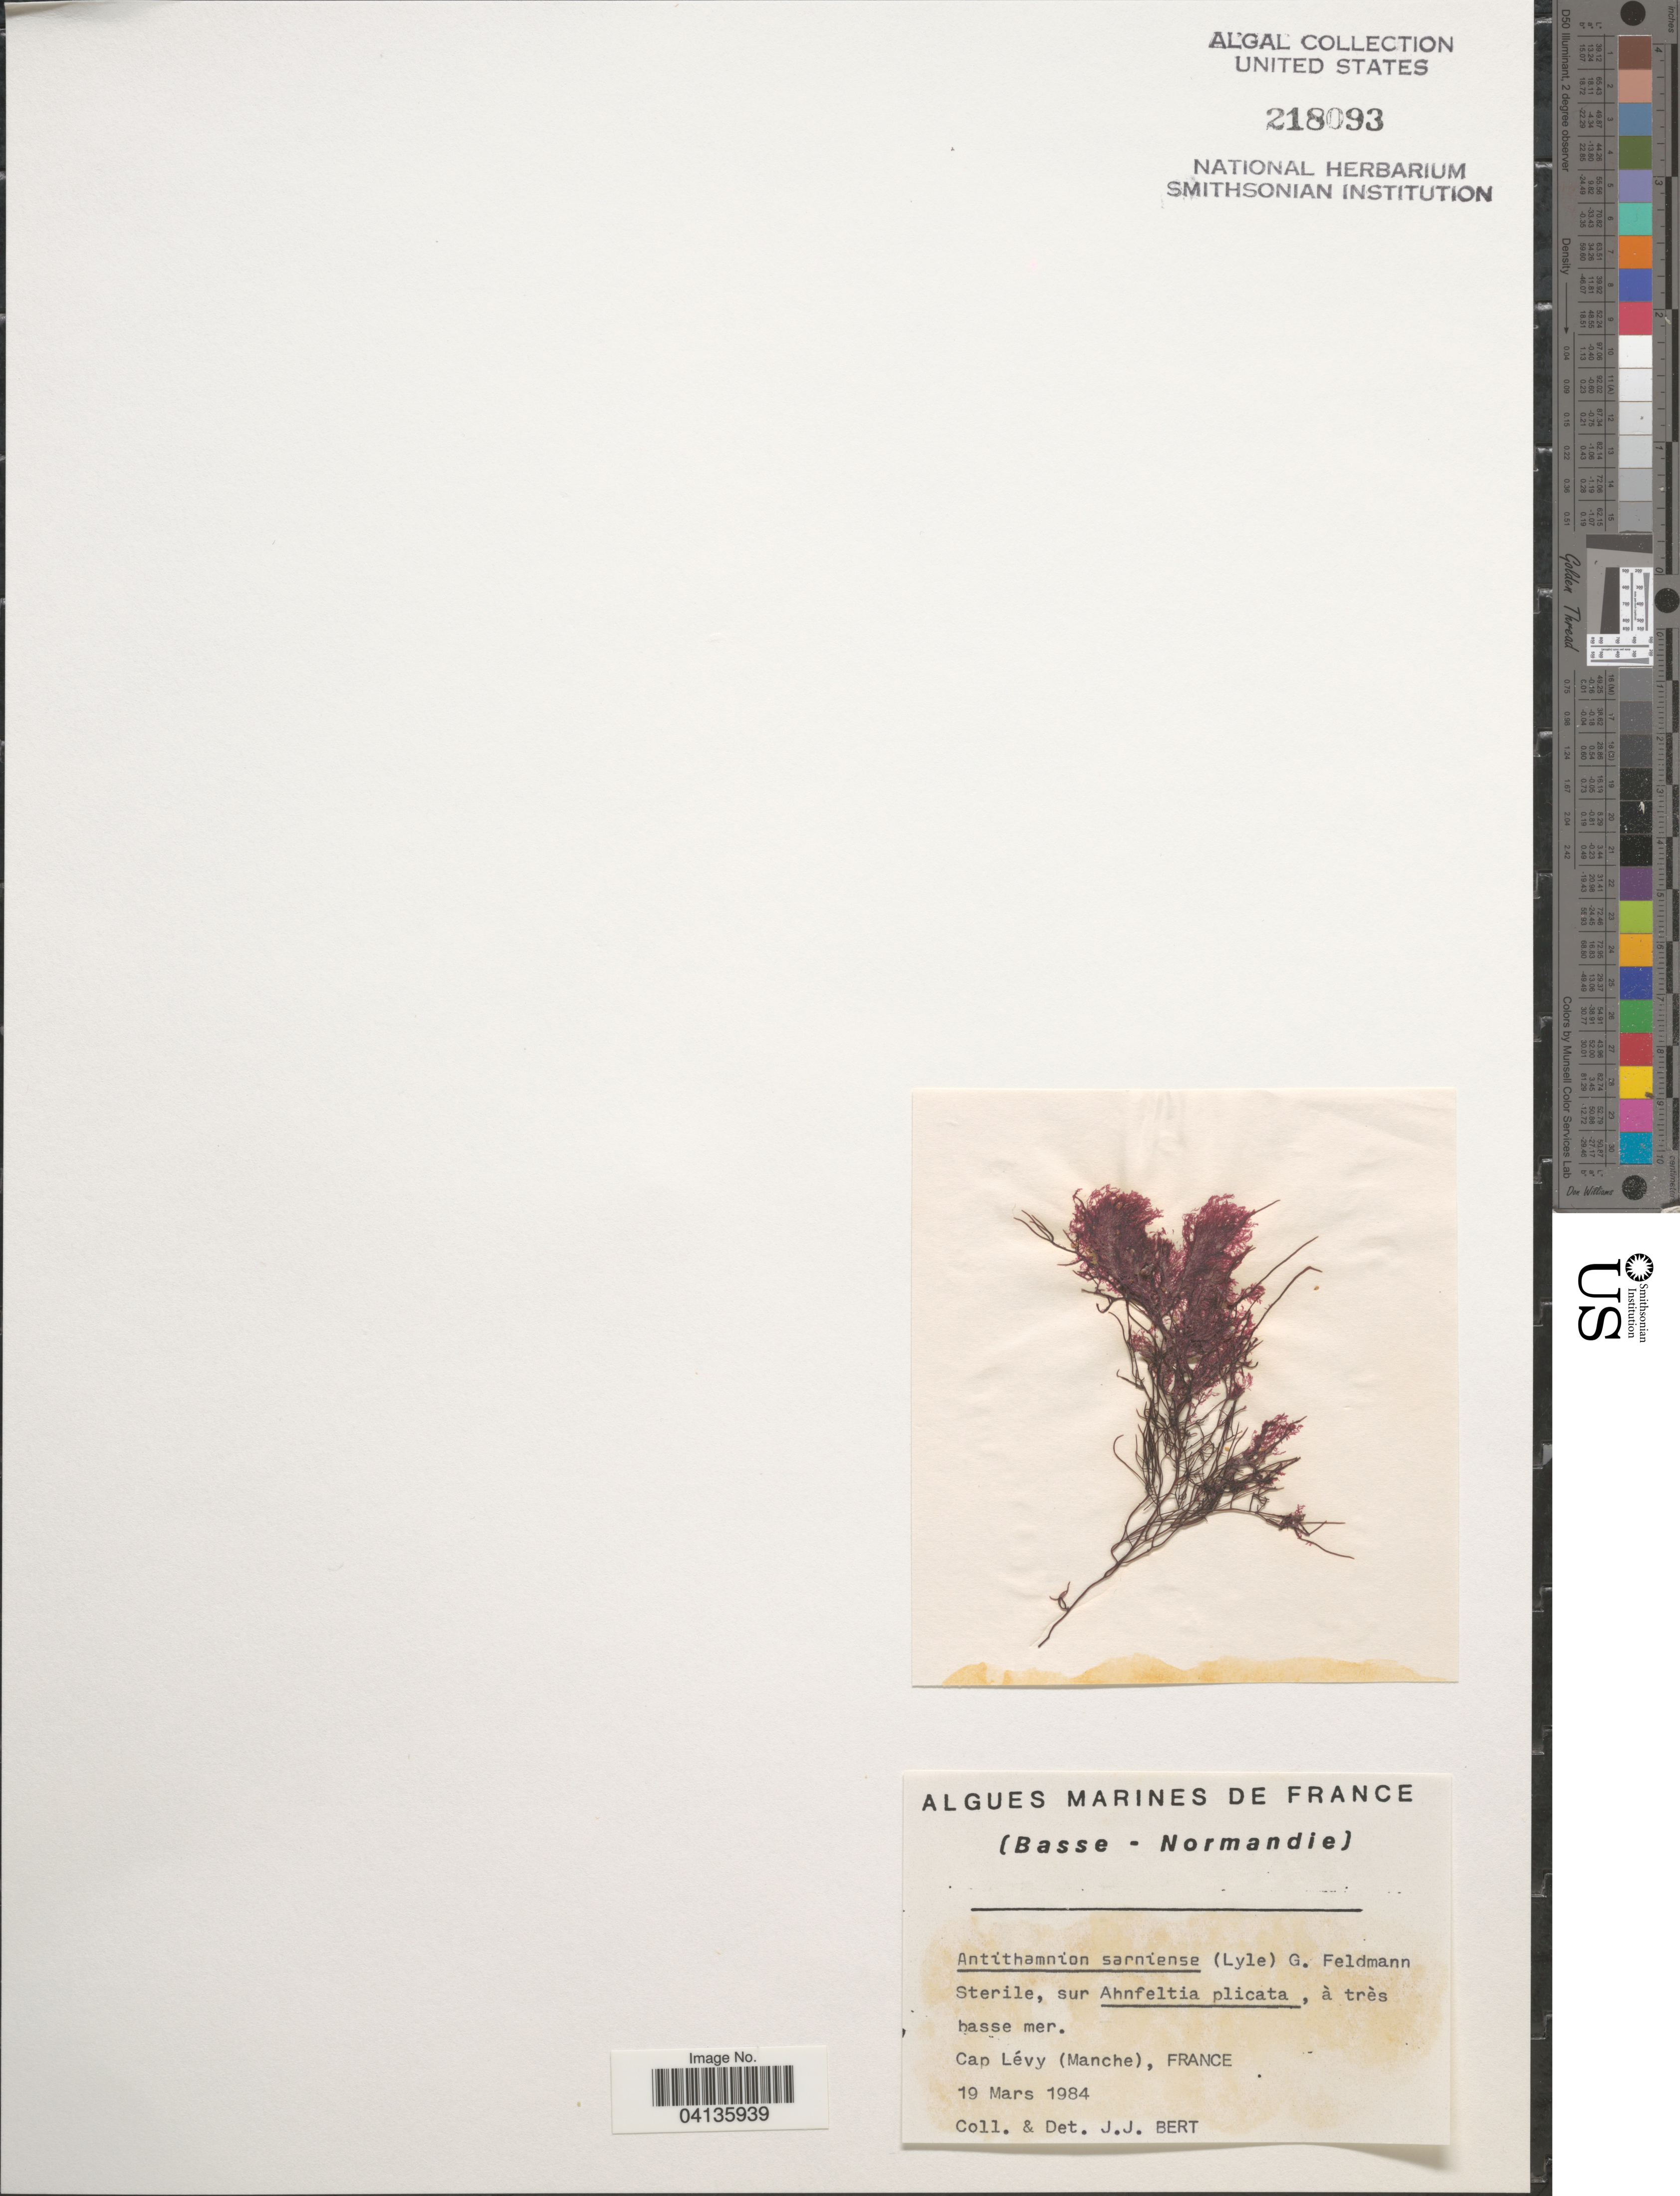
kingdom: Plantae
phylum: Rhodophyta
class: Florideophyceae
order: Ceramiales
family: Ceramiaceae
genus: Antithamnion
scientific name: Antithamnion sarniense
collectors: J. Bert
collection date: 1984-03-19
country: France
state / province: Normandie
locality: Cap Lévy (Manche).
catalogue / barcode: US 218093